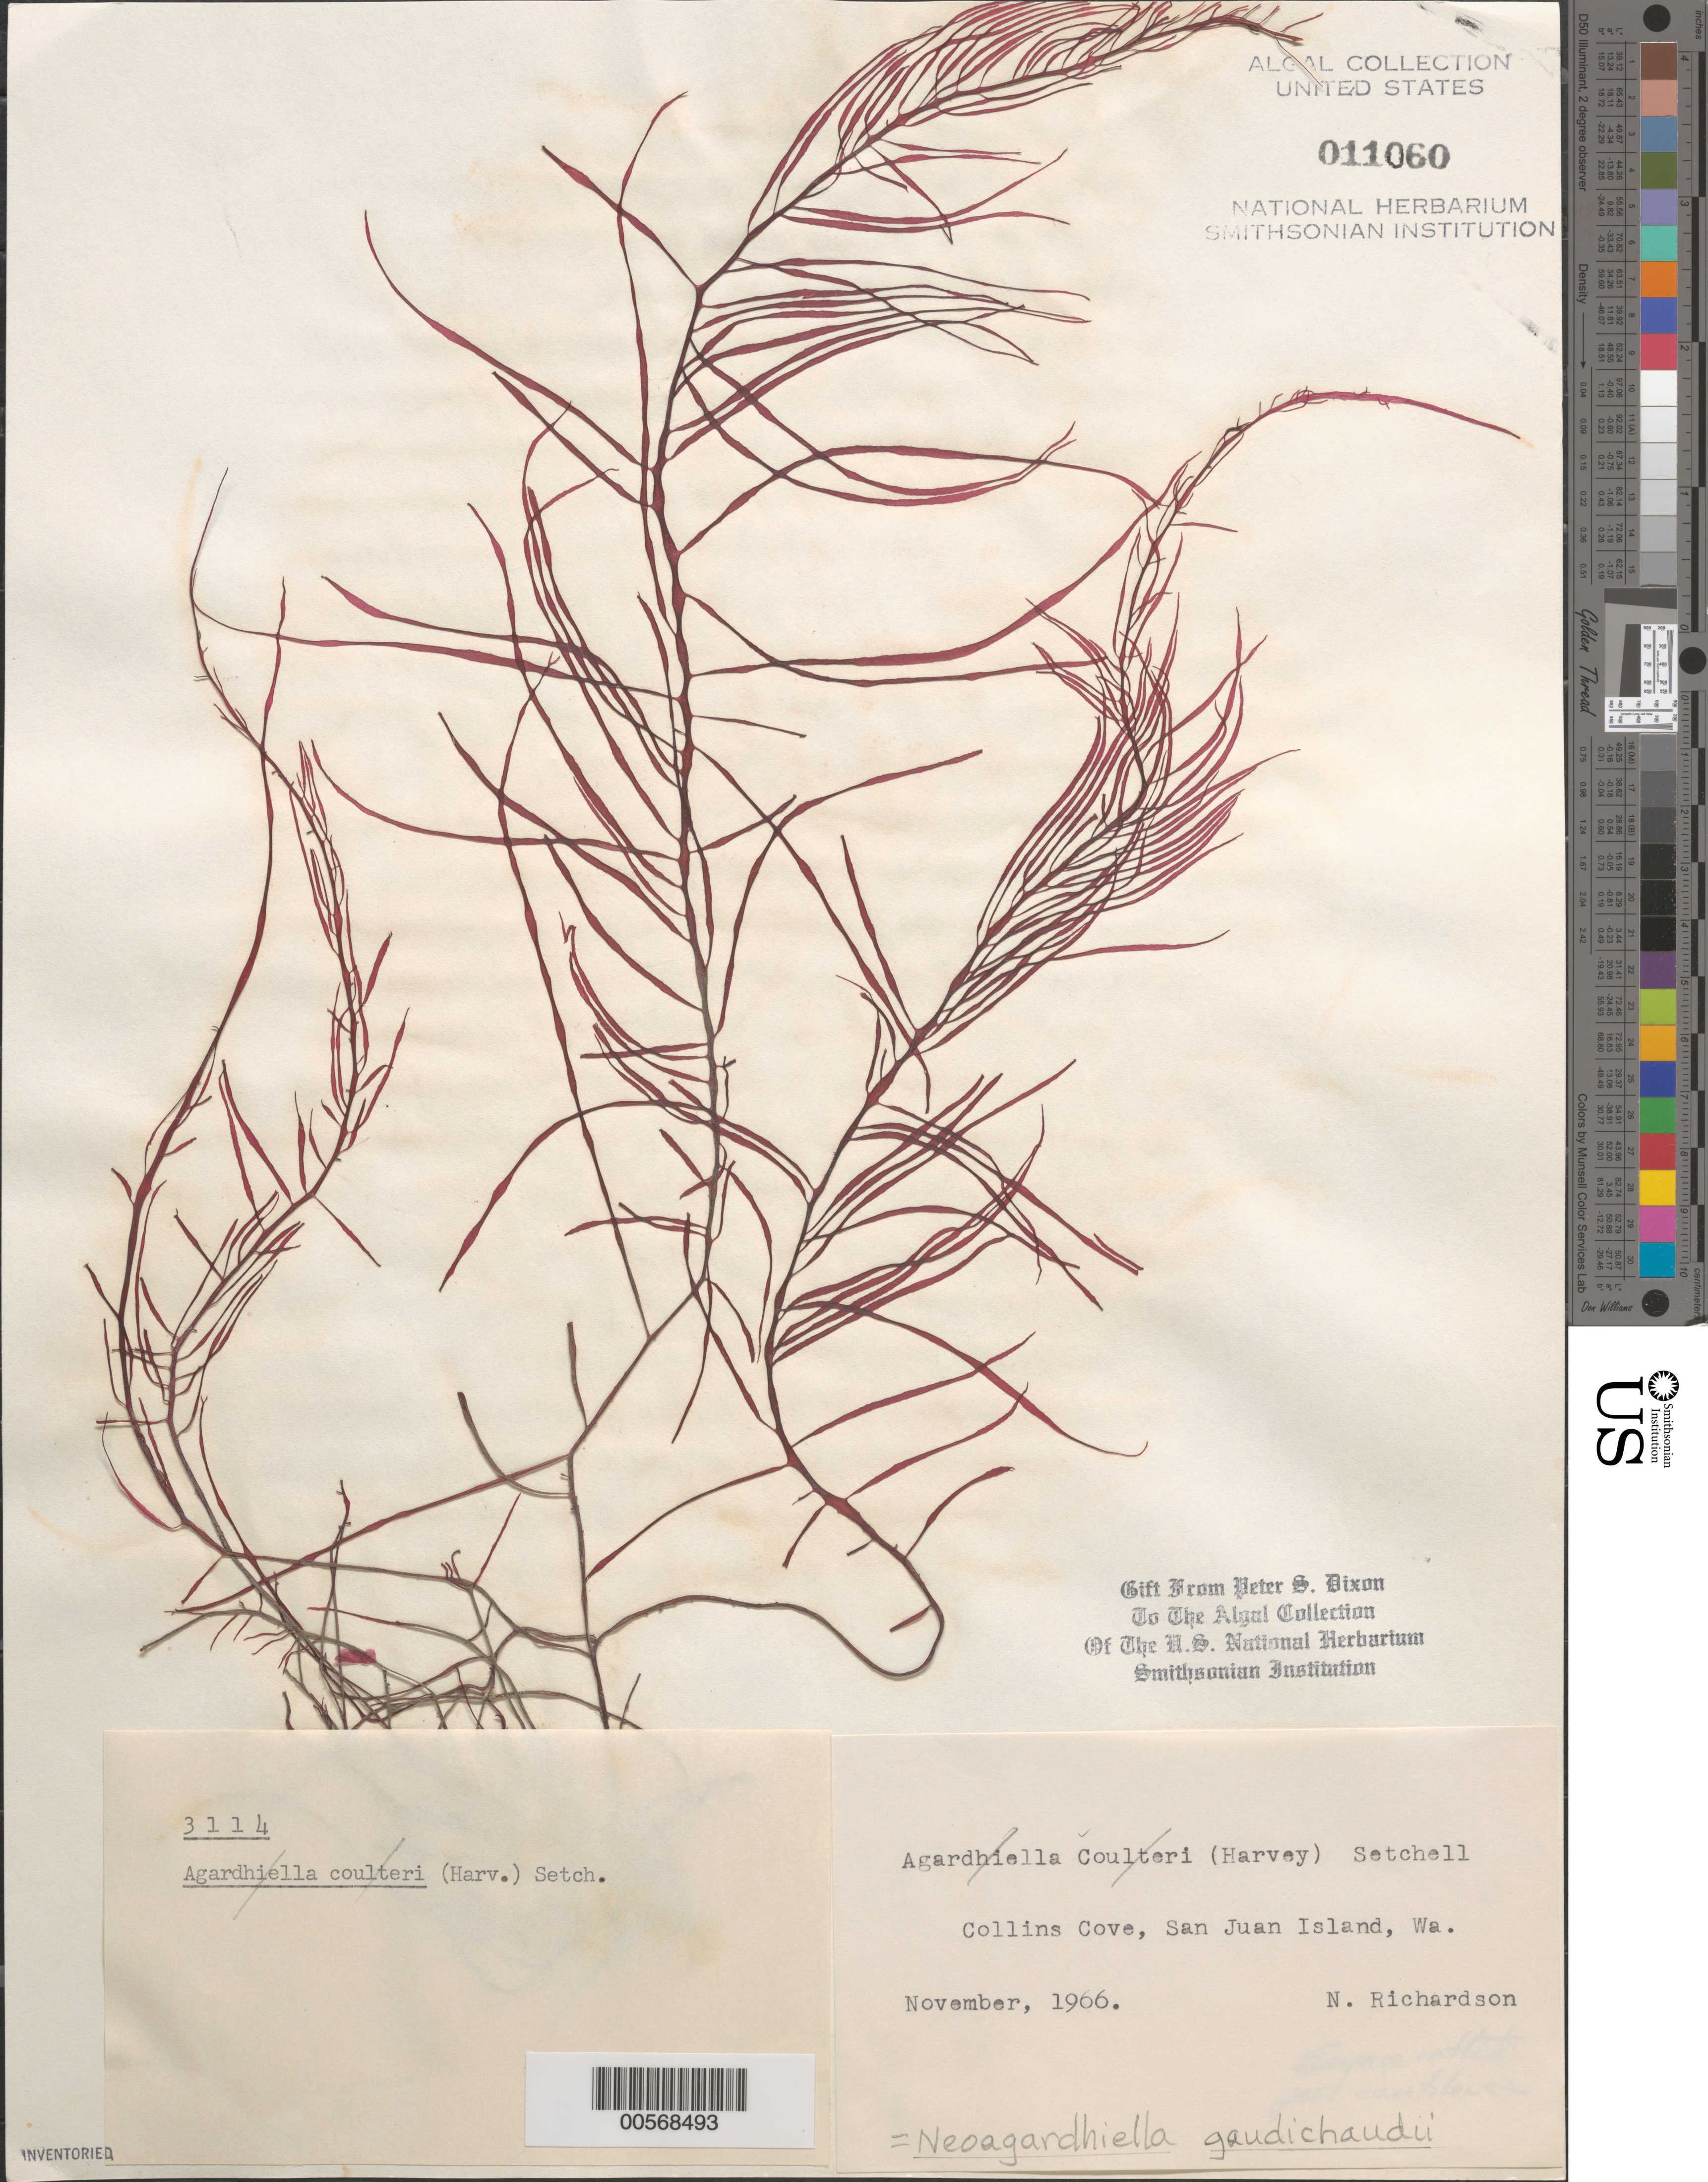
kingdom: Plantae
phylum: Rhodophyta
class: Florideophyceae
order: Gigartinales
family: Solieriaceae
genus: Sarcodiotheca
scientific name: Sarcodiotheca gaudichaudii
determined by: Algae name updating Project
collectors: N. Richardson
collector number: PSD 3114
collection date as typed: Nov 1966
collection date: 1966-11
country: United States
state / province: Washington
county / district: San Juan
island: San Juan Island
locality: Collins Cove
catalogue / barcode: US 11060